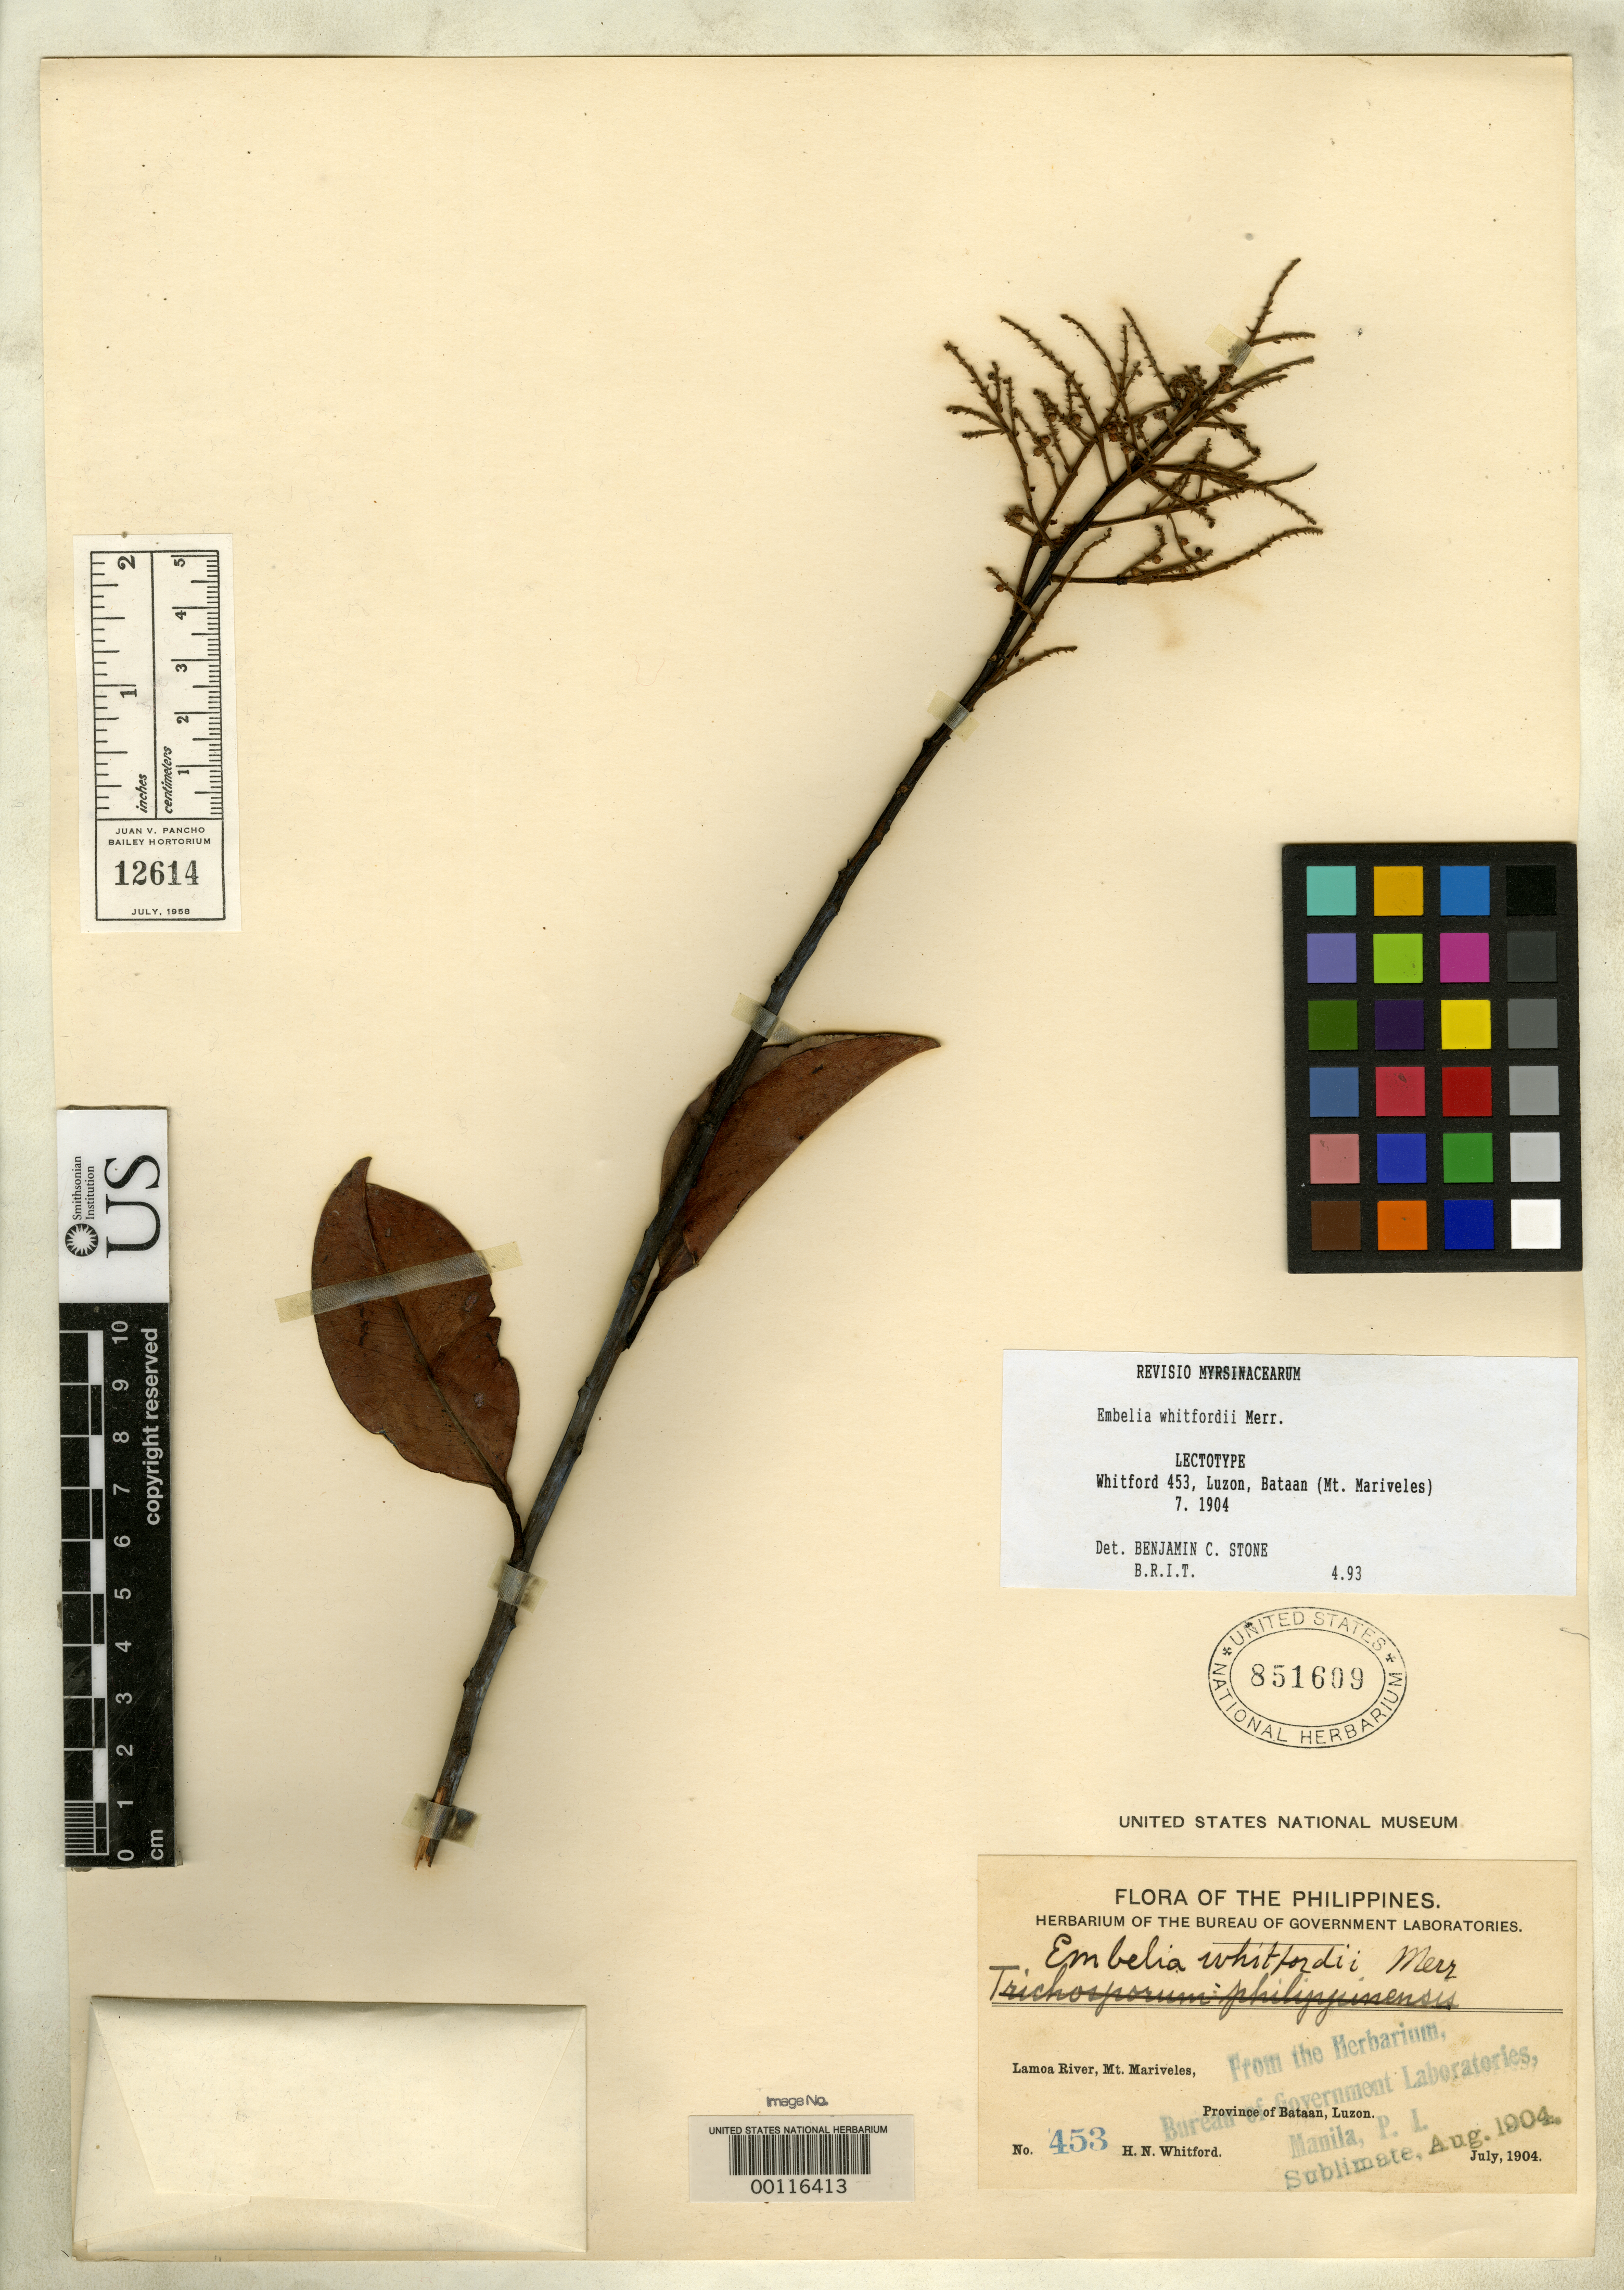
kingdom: Plantae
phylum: Tracheophyta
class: Magnoliopsida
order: Ericales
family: Primulaceae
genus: Embelia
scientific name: Embelia whitfordii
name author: Merr.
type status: Isosyntype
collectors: H. N. Whitford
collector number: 453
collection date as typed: Jul 1904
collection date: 1904-07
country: Philippines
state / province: Central Luzon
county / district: Bataan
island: Luzon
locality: Lamao River, Mt Mariveles, Province of Bataan, Luzon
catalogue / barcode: US 851609